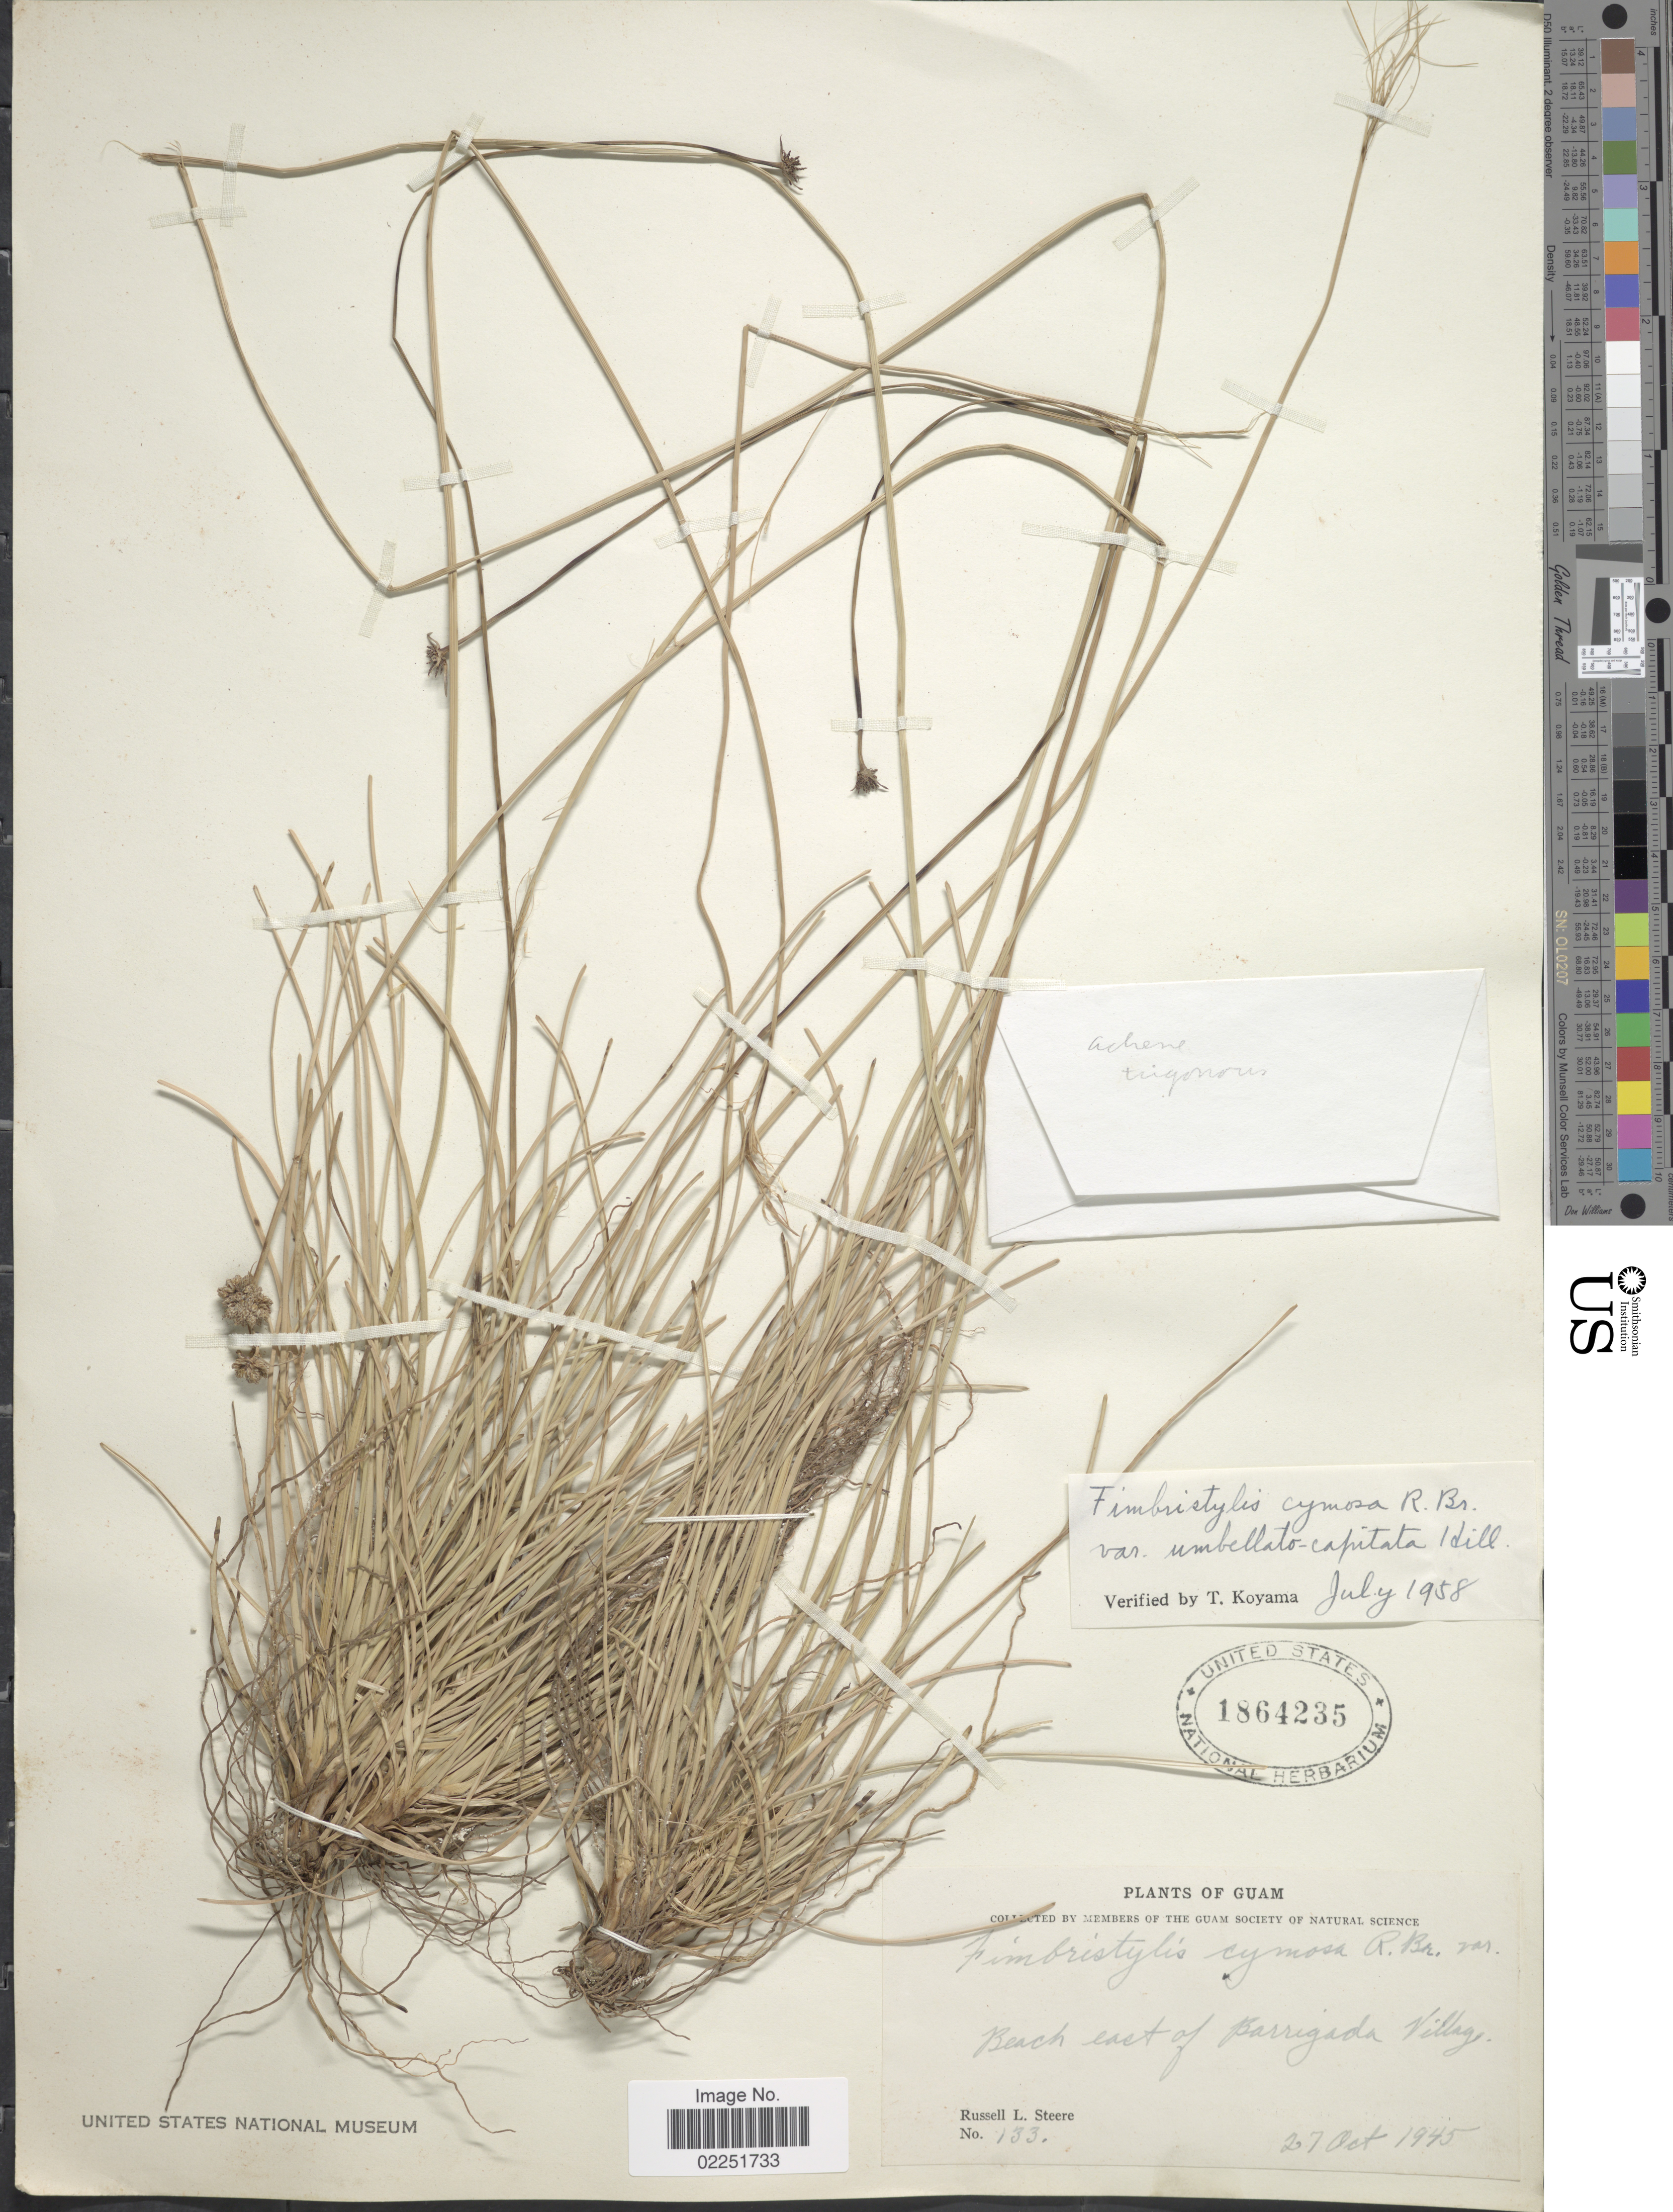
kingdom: Plantae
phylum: Tracheophyta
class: Liliopsida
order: Poales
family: Cyperaceae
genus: Fimbristylis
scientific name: Fimbristylis cymosa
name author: R. Br.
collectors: R. L. Steere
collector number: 133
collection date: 1945-10-27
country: Guam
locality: Beach east of Barrigada Village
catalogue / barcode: US 1864235